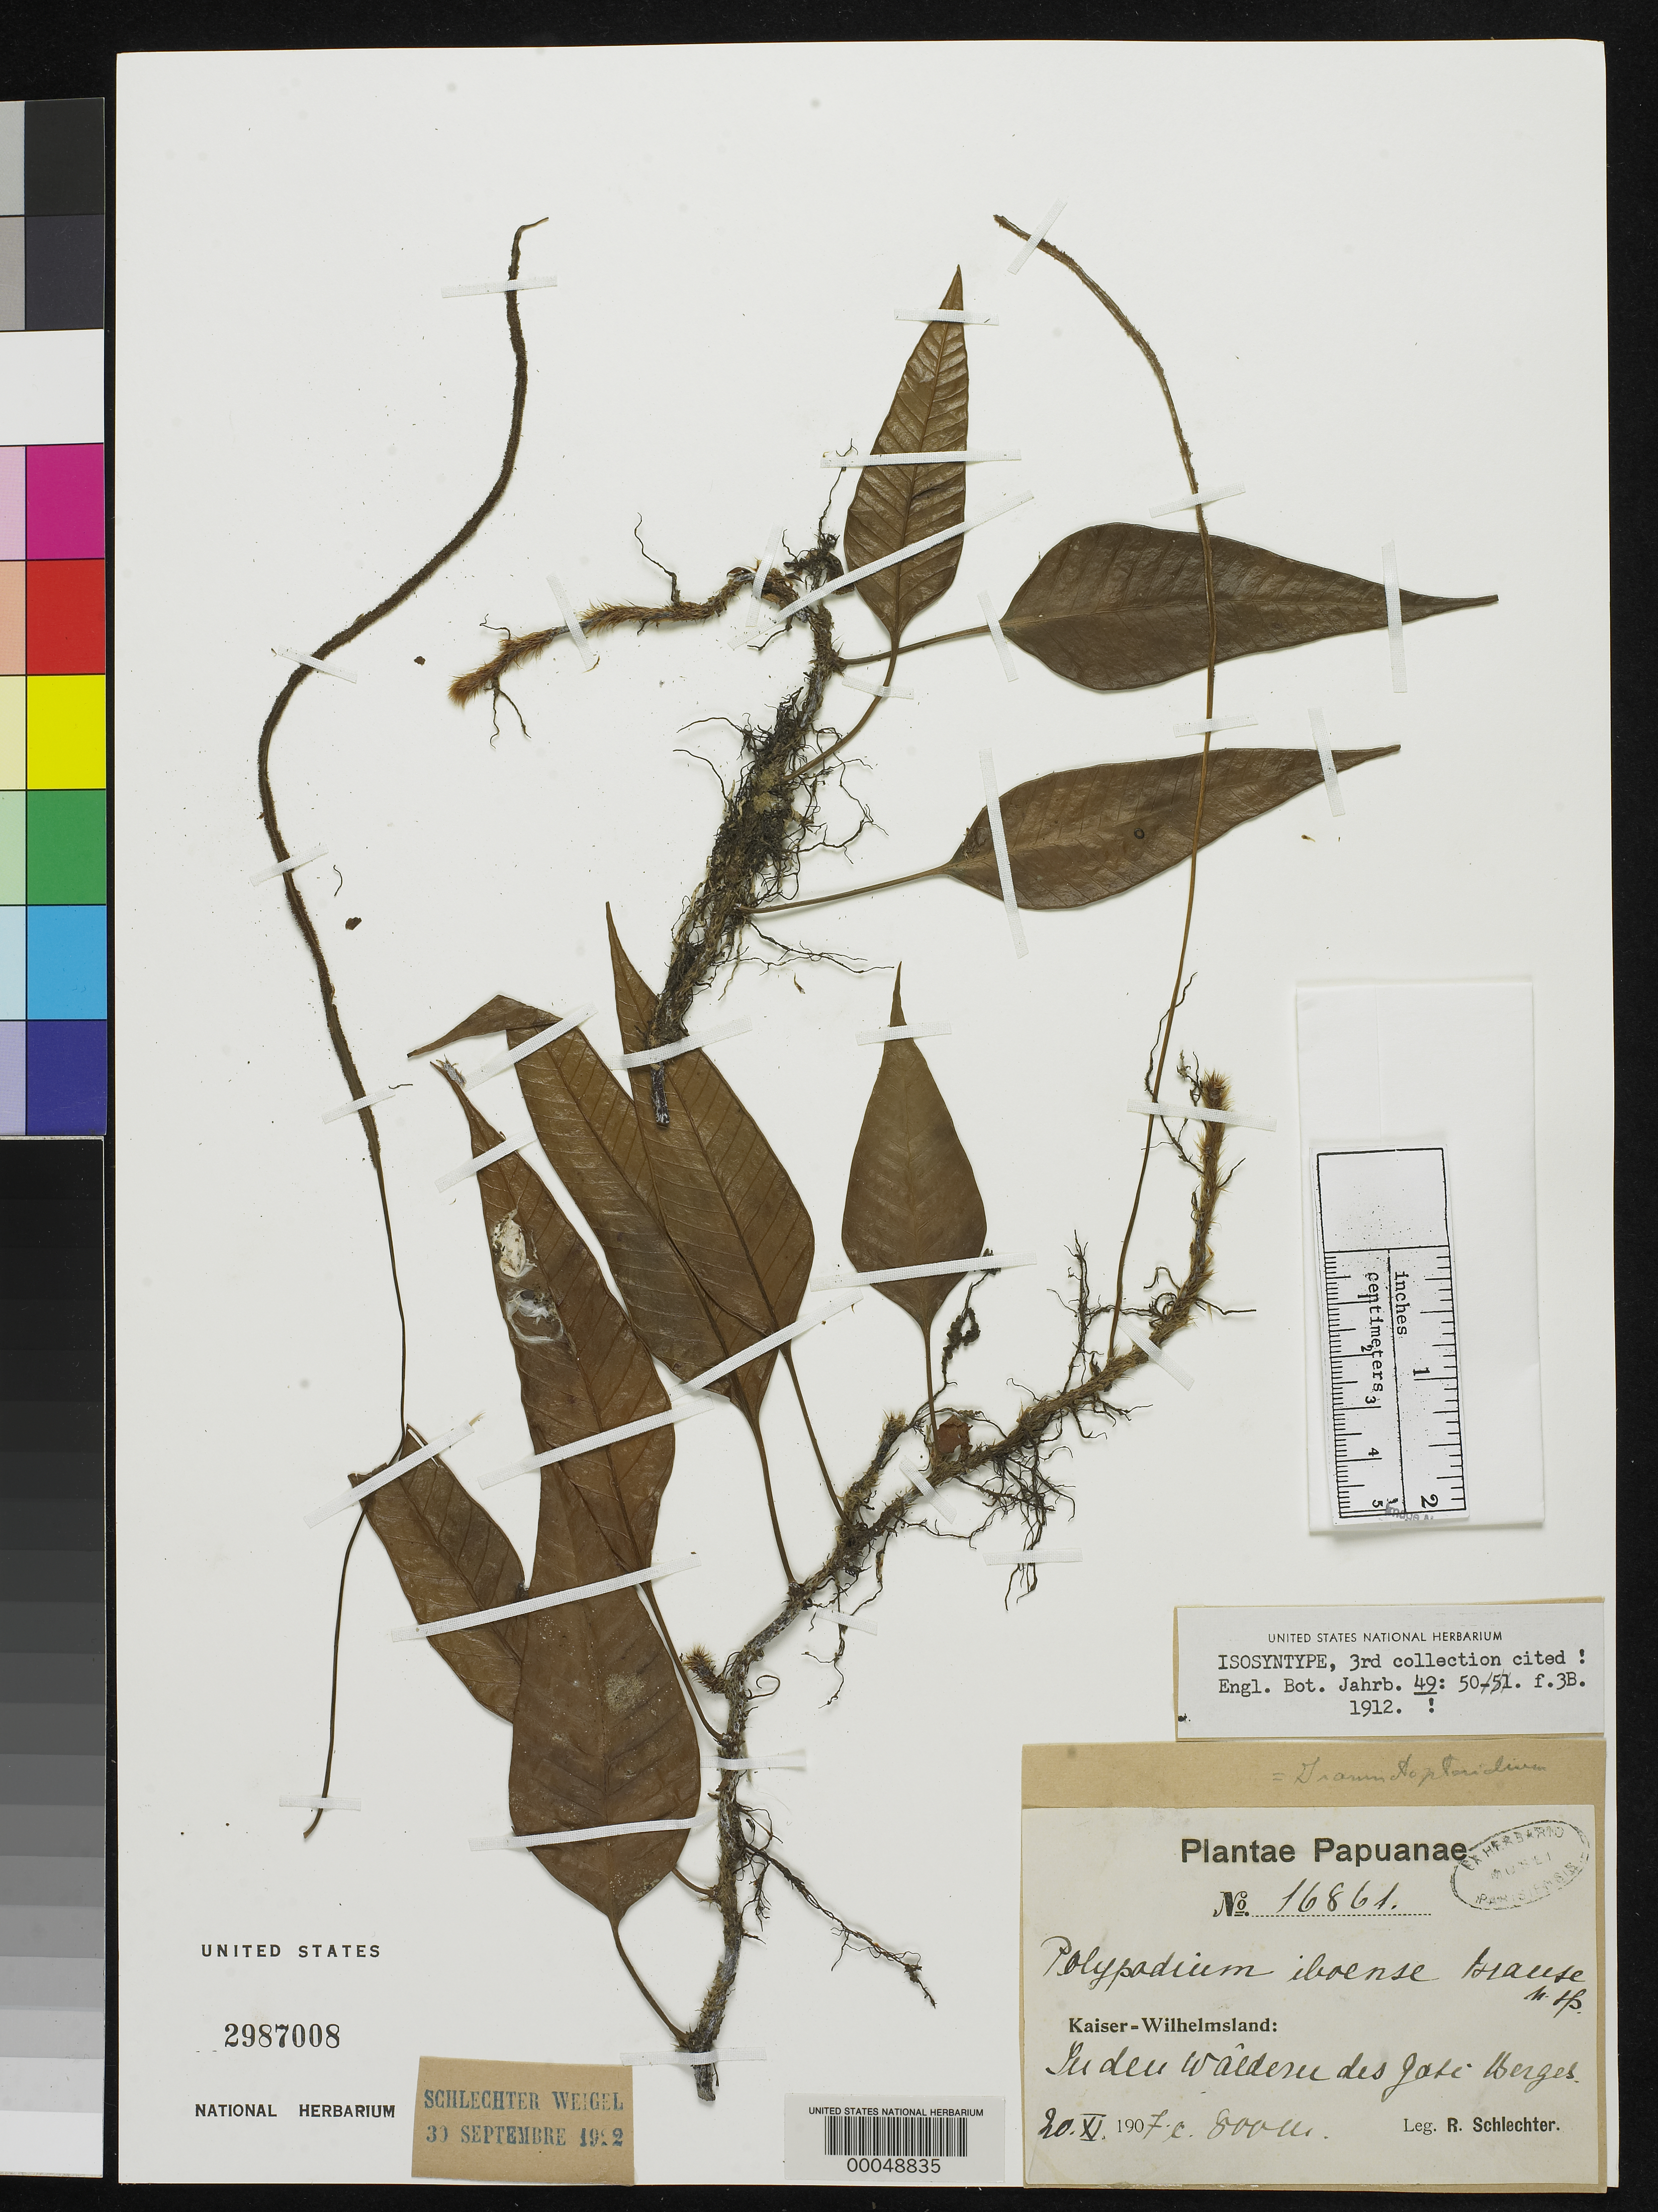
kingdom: Plantae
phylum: Tracheophyta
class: Polypodiopsida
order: Polypodiales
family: Polypodiaceae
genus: Polypodium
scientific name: Polypodium iboense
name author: Brause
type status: Isosyntype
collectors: F. R. R. Schlechter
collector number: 16861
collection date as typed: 20 Nov 1907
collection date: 1907-11-20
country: Papua New Guinea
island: New Guinea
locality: Kaiser-Wilhelmsland, Gati-Berges.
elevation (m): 800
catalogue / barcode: US 2987008